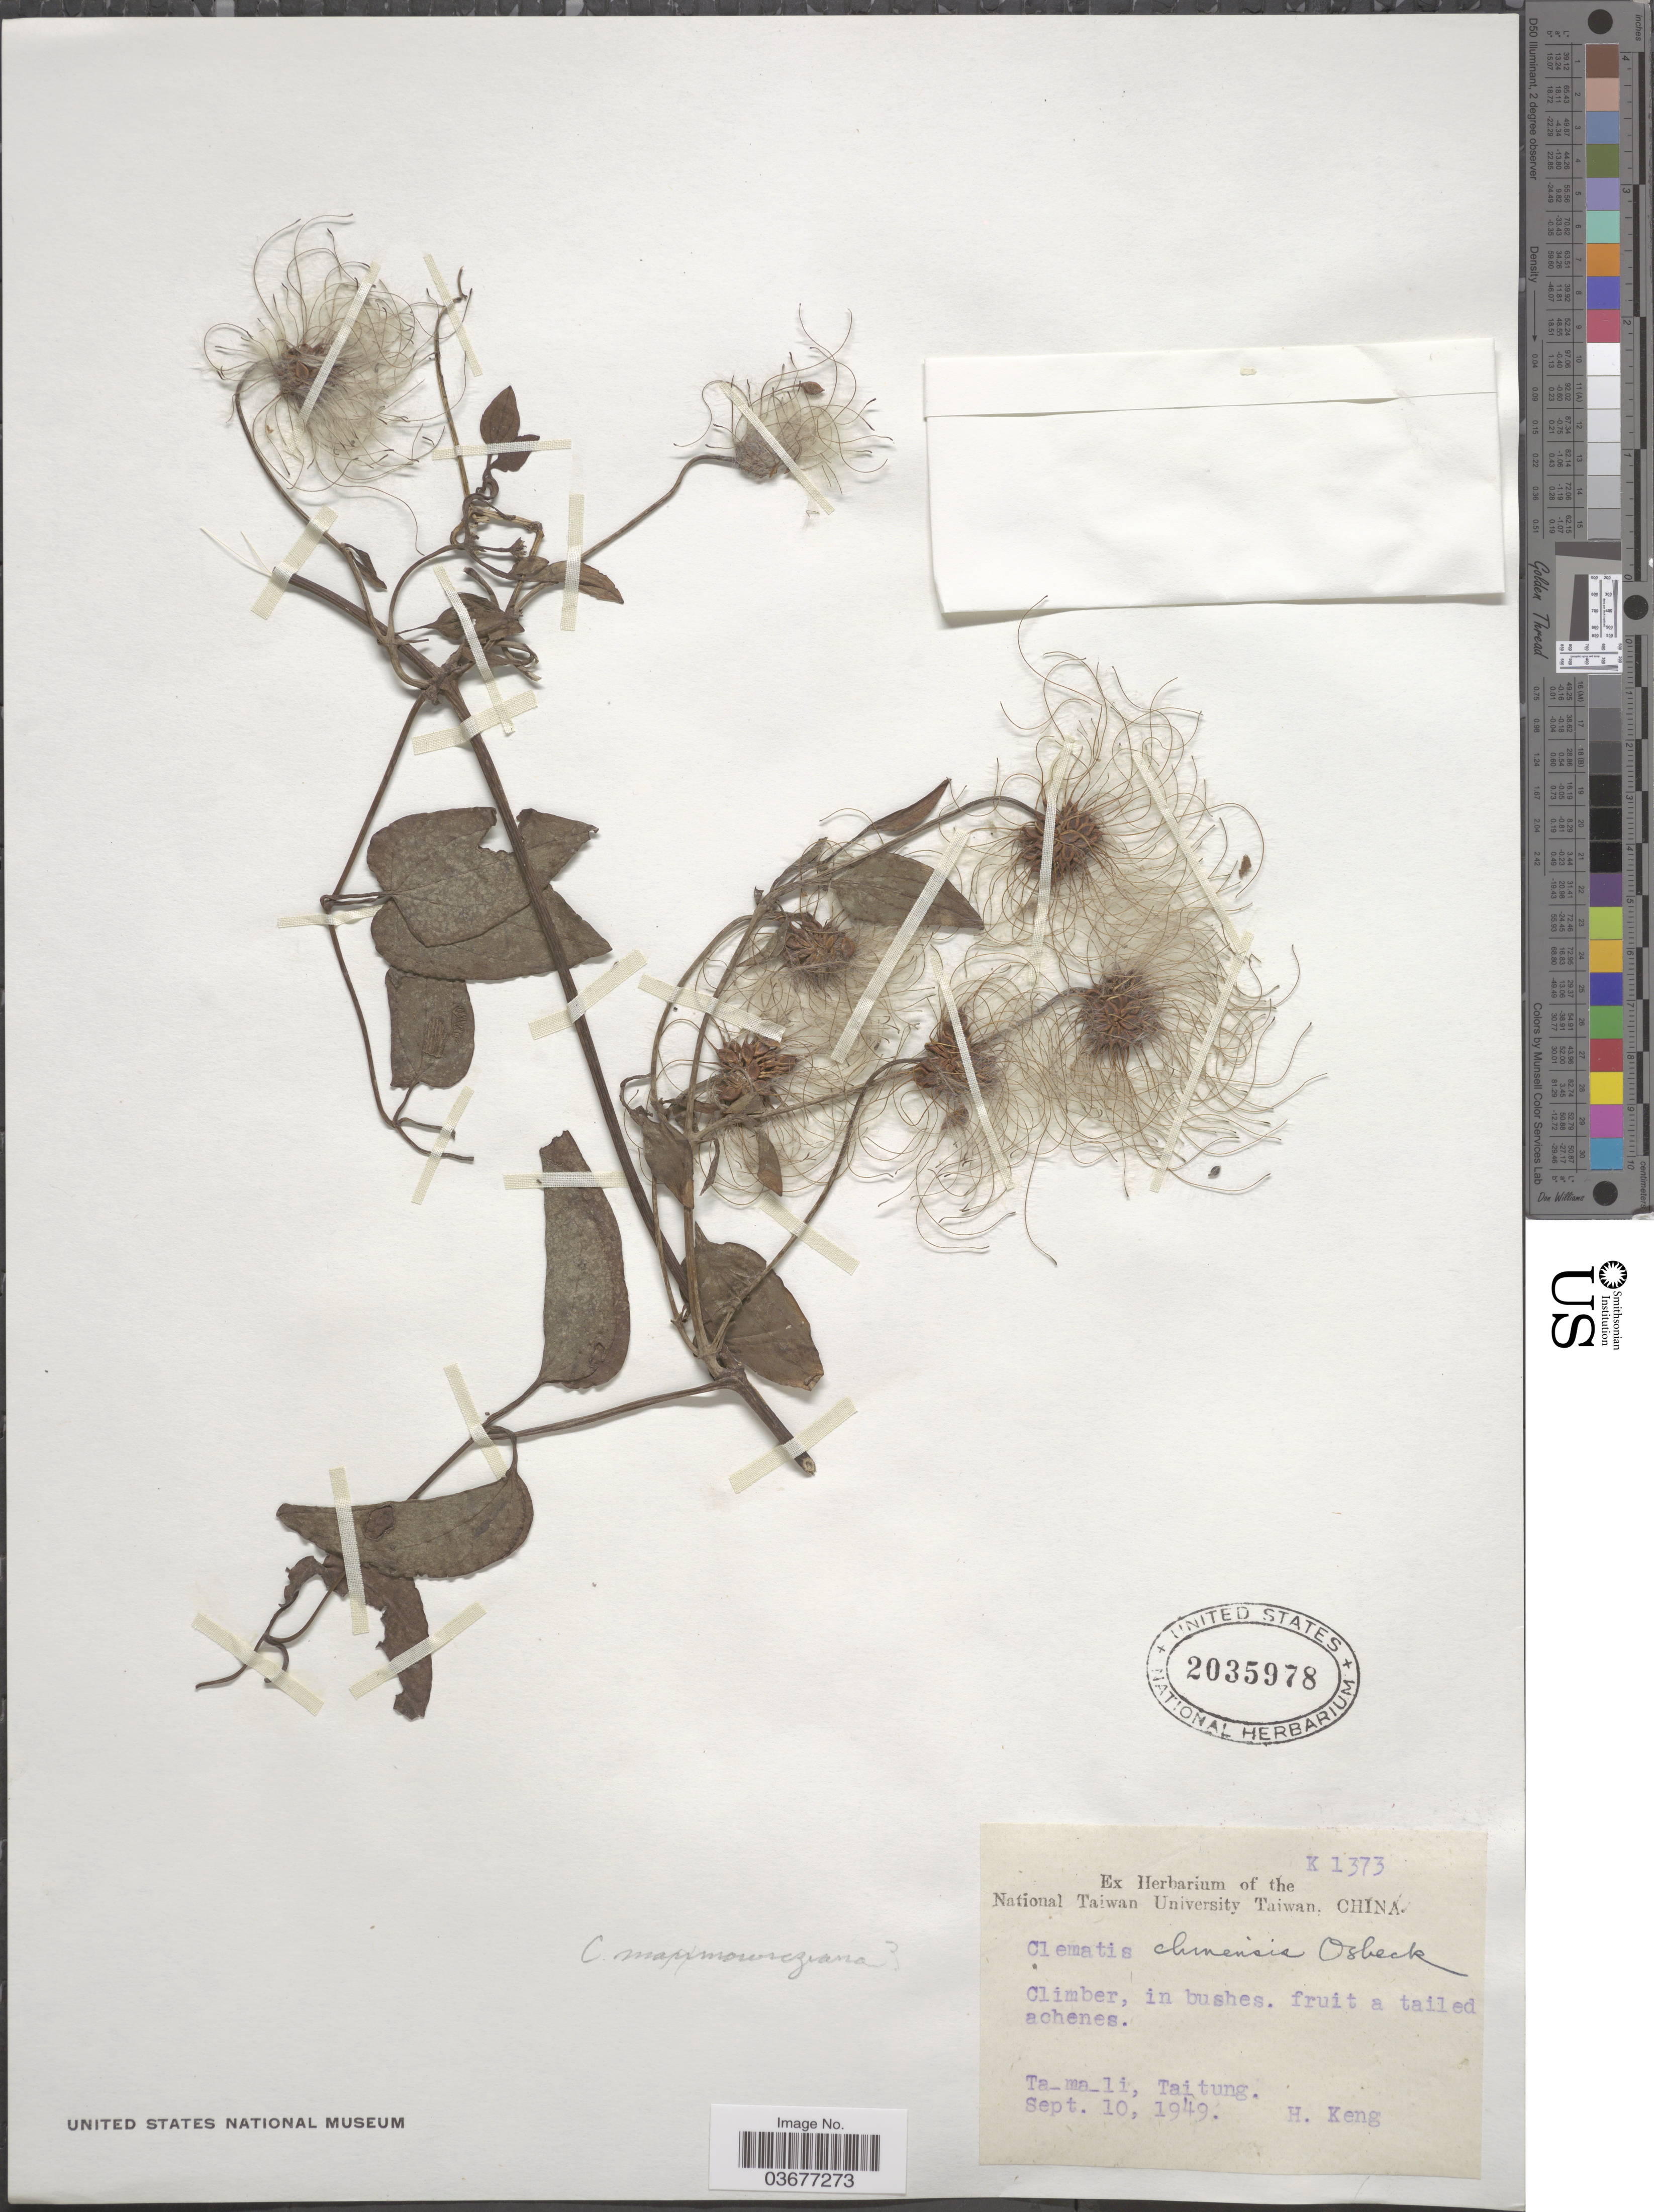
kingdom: Plantae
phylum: Tracheophyta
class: Magnoliopsida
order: Ranunculales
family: Ranunculaceae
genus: Clematis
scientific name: Clematis maximowicziana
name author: Franch. & Sav.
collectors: H. Keng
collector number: K 1373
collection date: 1949-09-10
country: Taiwan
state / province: Taitung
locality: Ta_ma_li.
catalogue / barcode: US 2035978